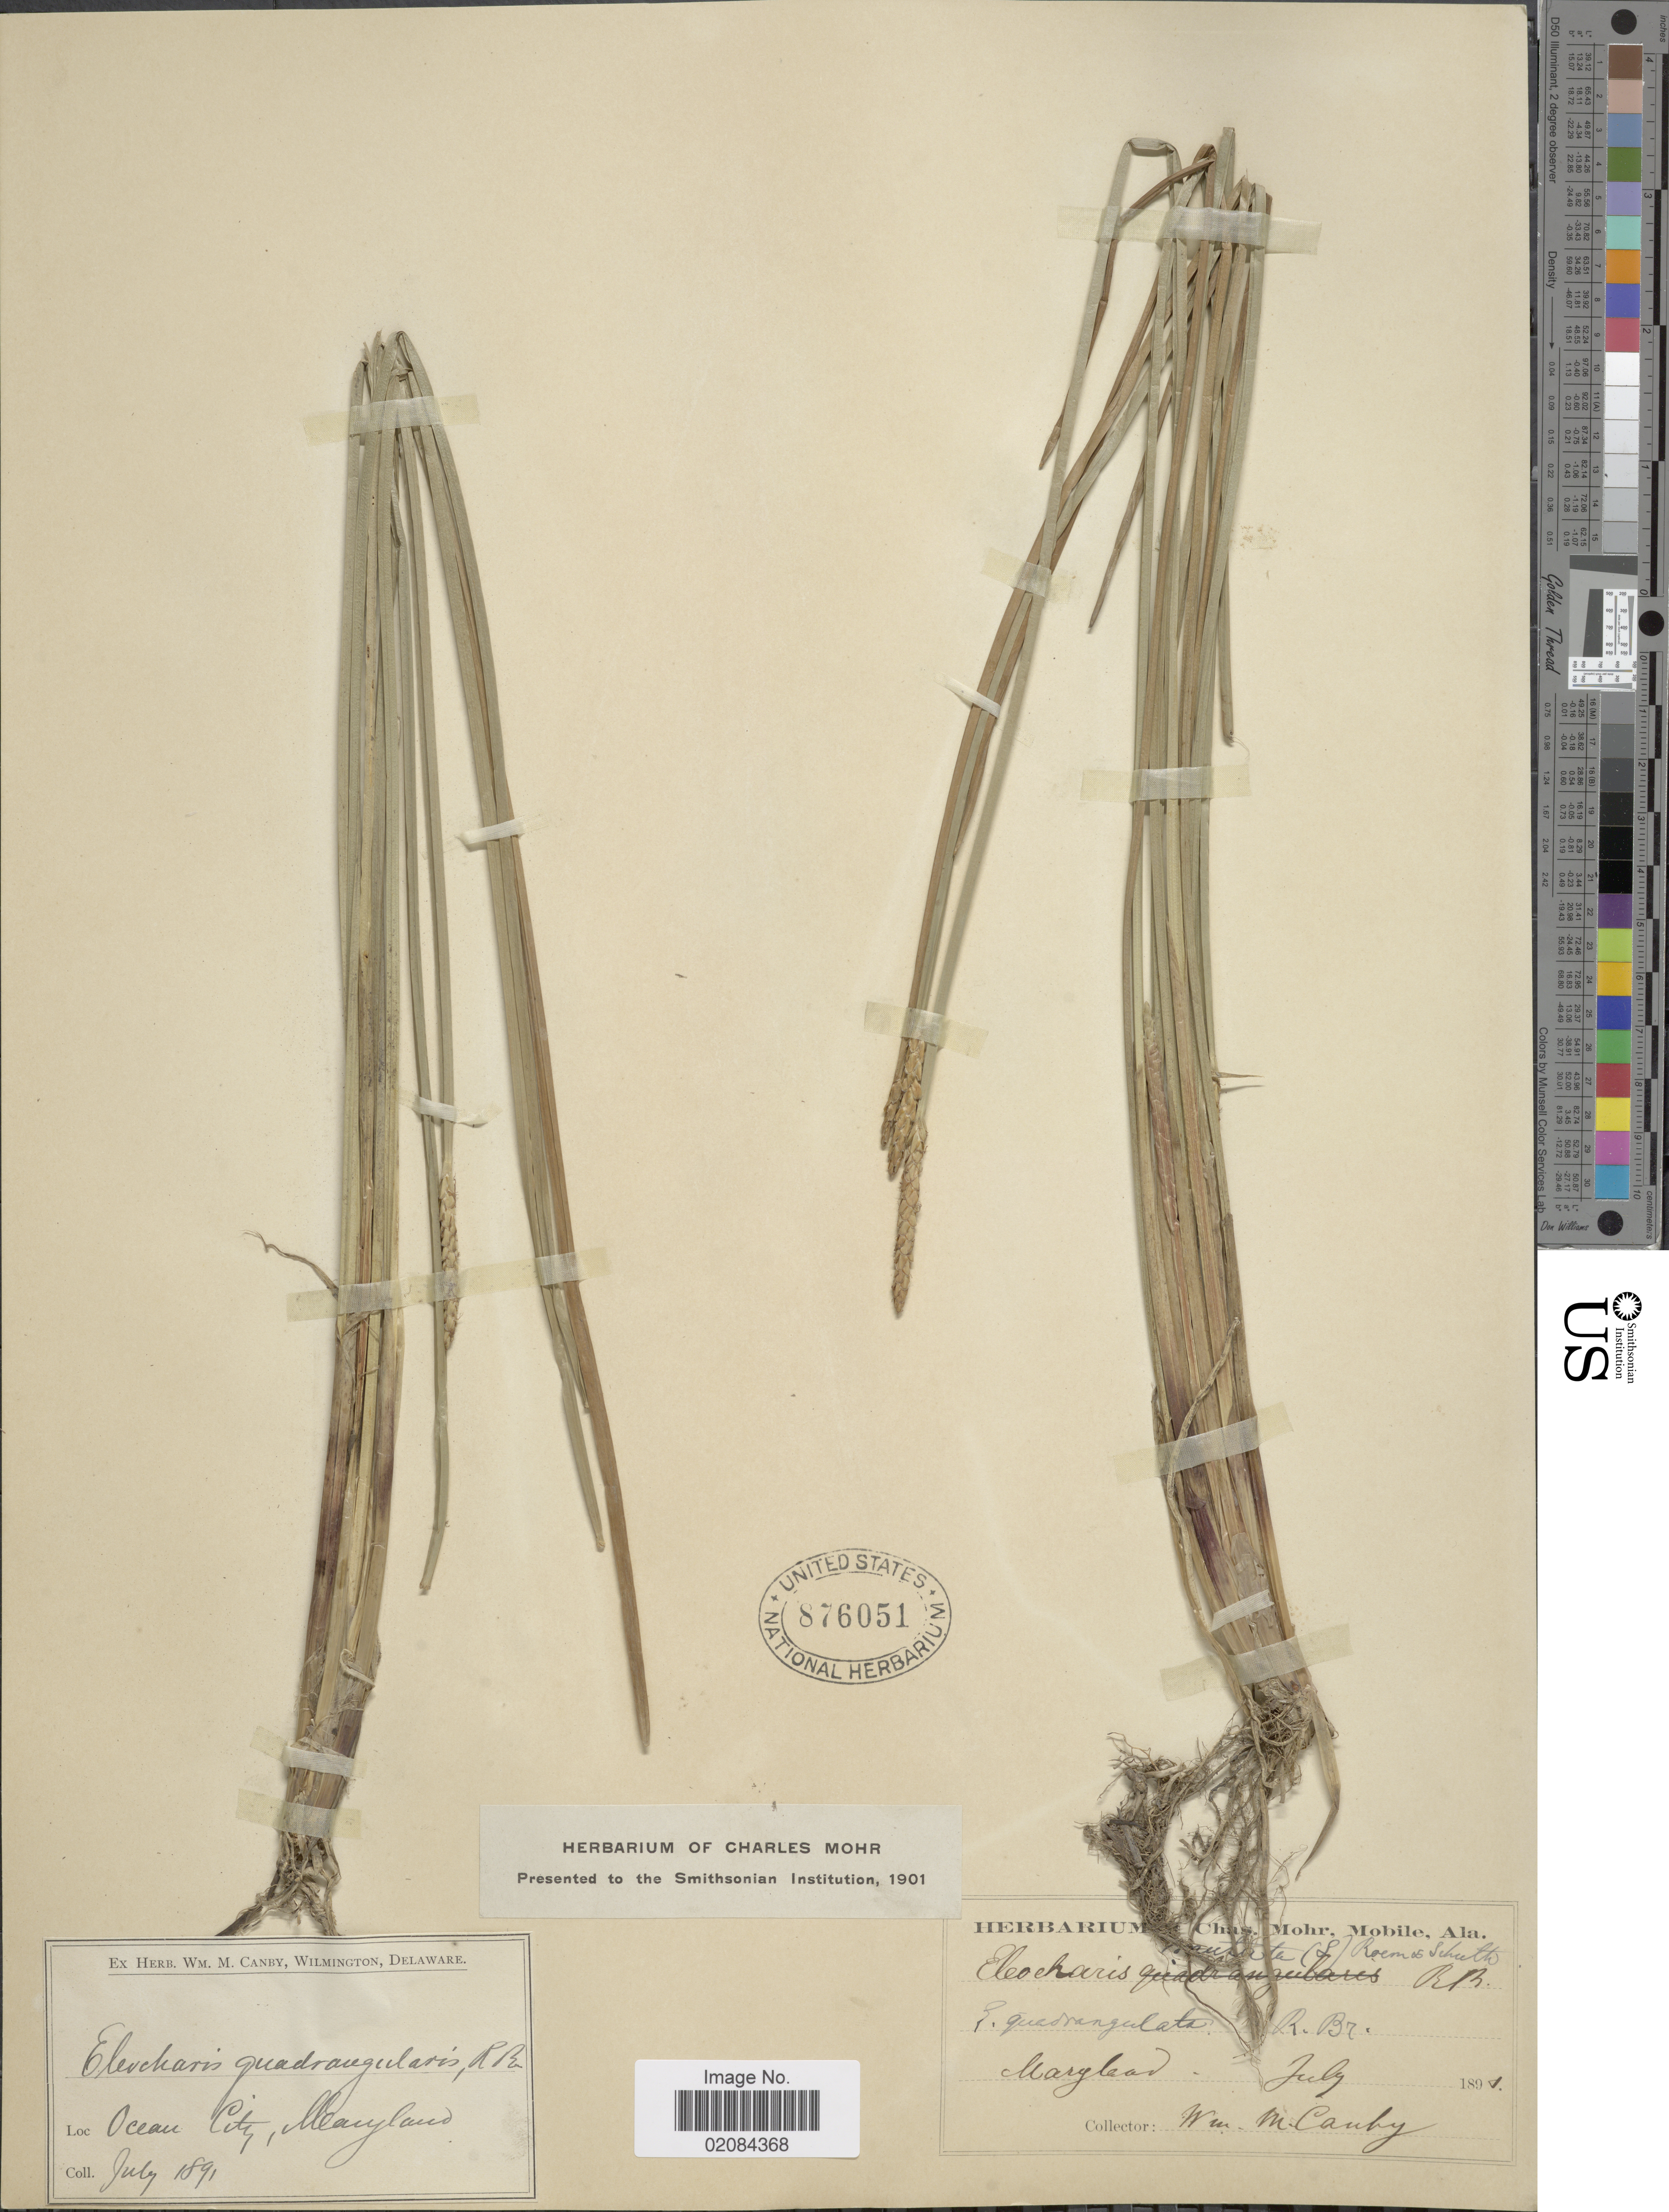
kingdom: Plantae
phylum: Tracheophyta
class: Liliopsida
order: Poales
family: Cyperaceae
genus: Eleocharis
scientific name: Eleocharis quadrangulata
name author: (Michx.) Roem. & Schult.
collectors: W. M. Canby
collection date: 1891-07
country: United States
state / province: Maryland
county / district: Worcester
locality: Ocean City, Maryland.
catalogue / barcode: US 876051